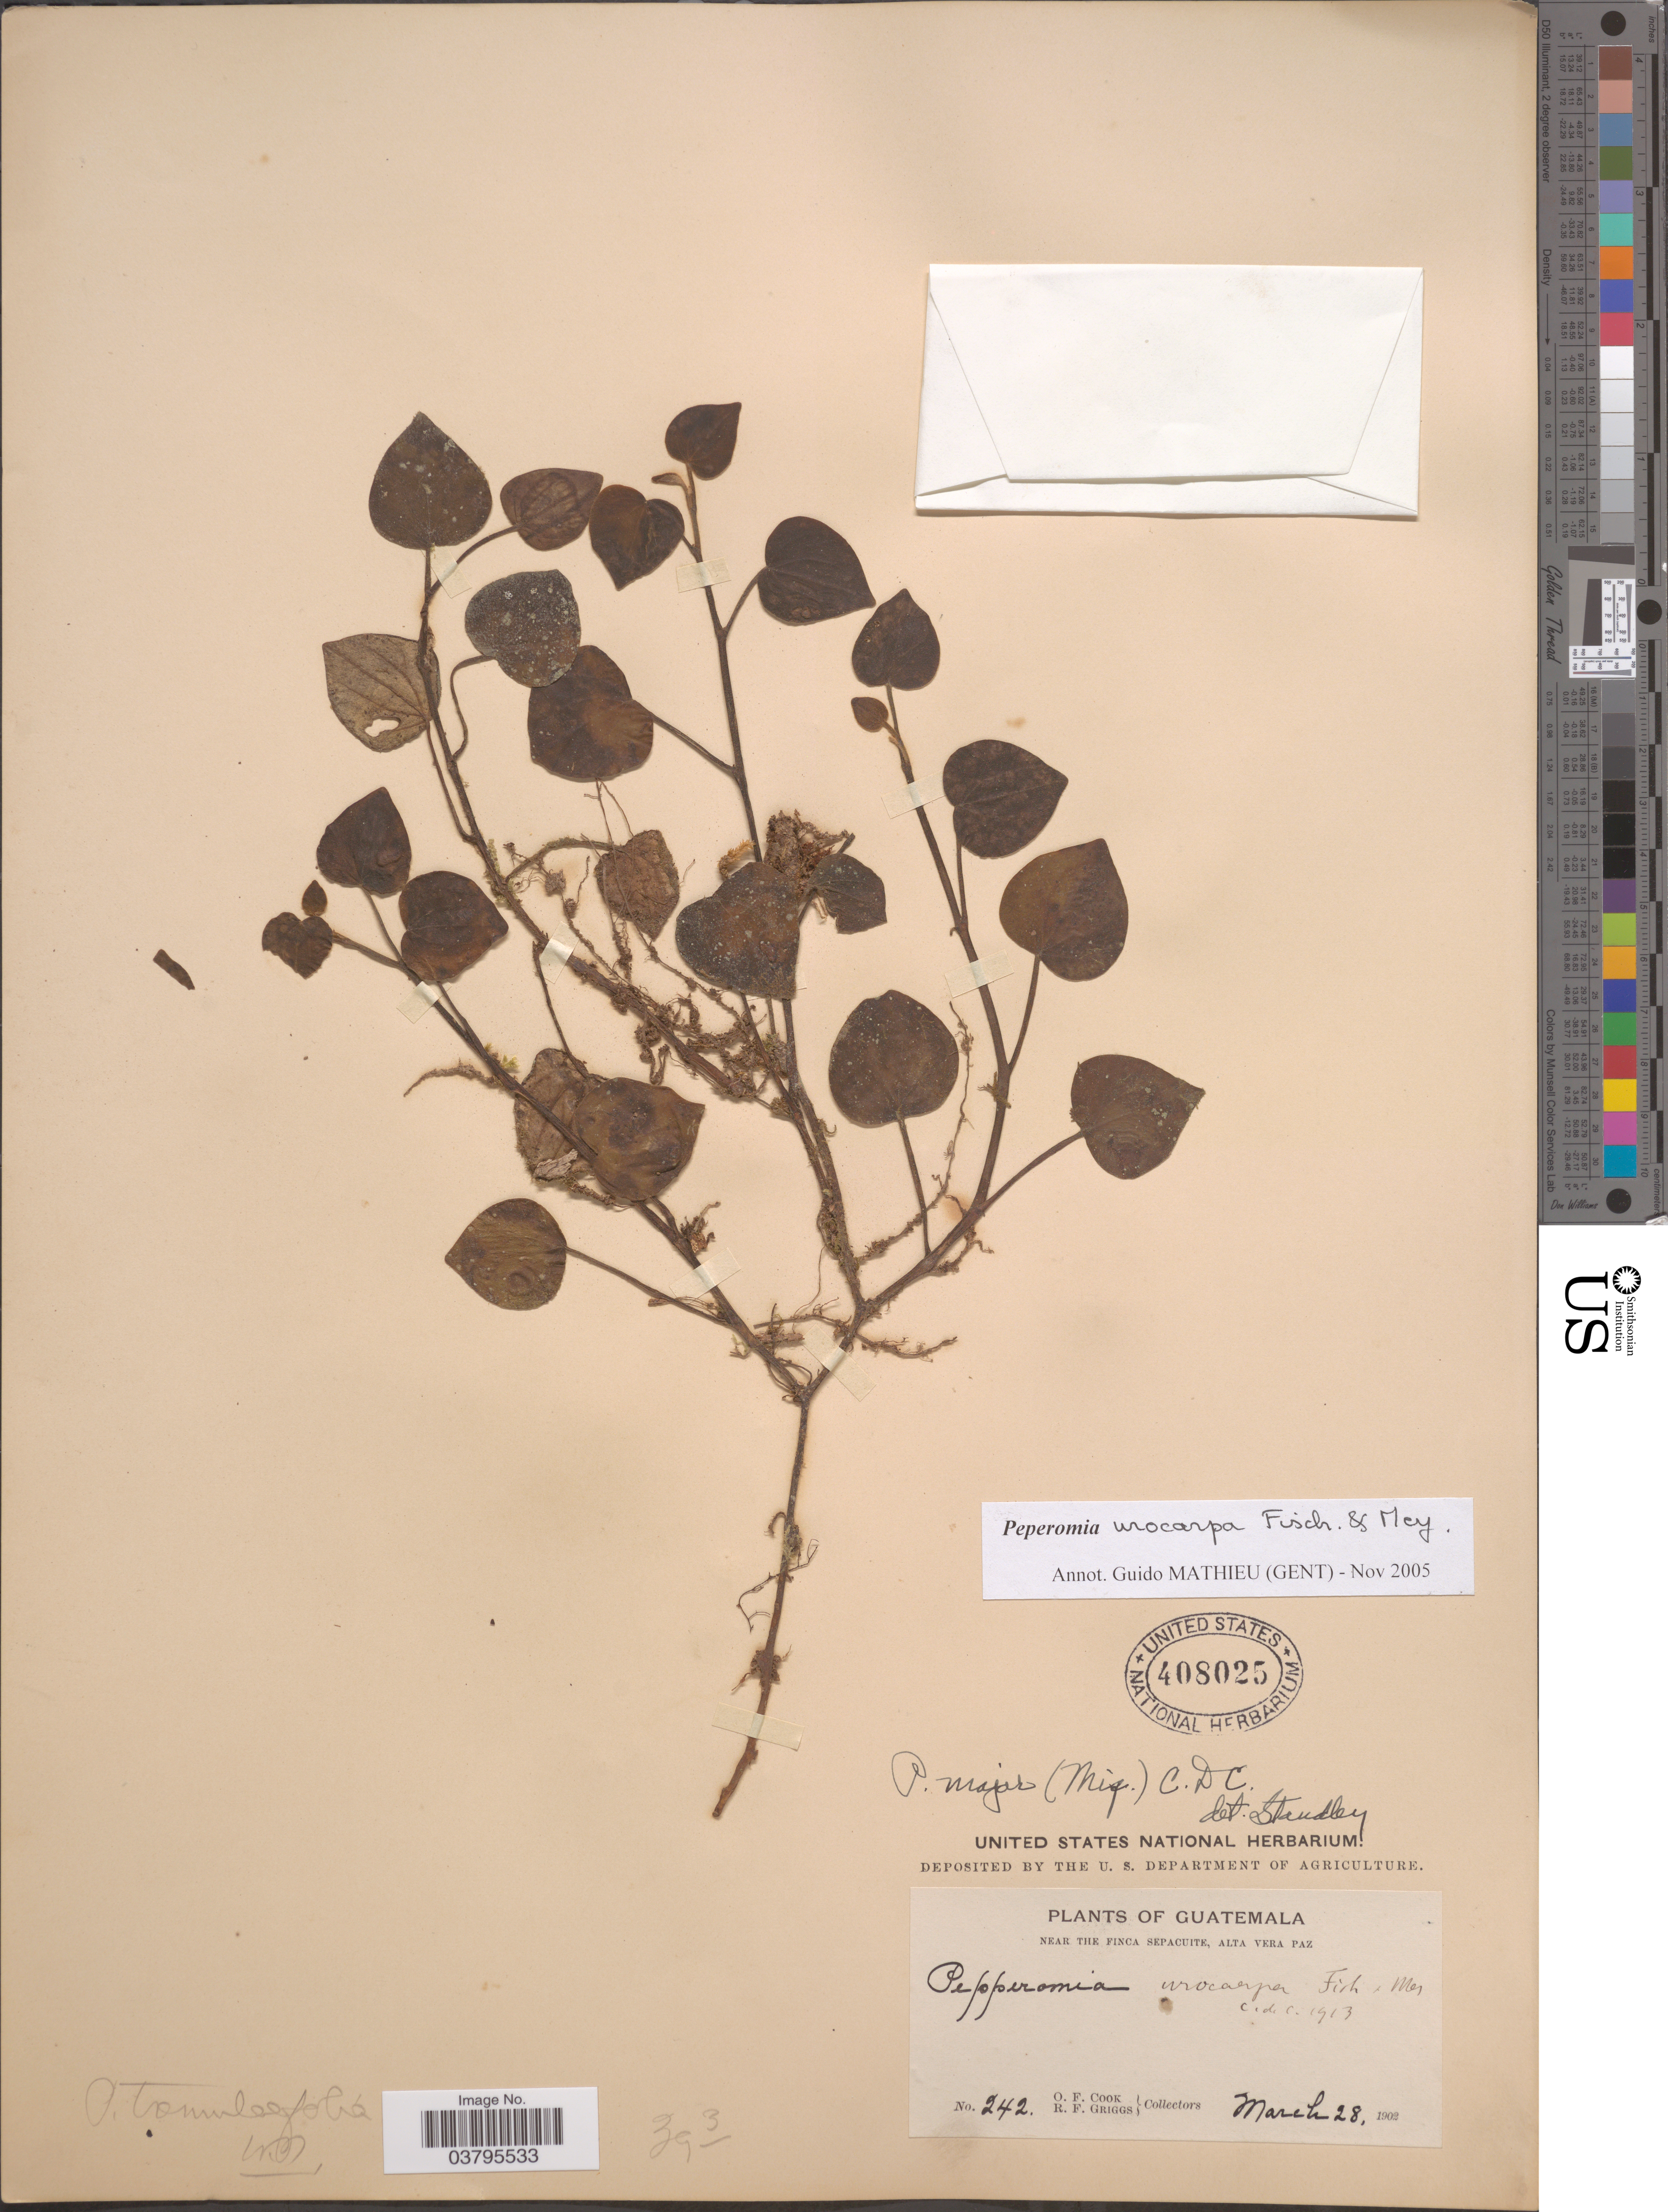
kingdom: Plantae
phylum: Tracheophyta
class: Magnoliopsida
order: Piperales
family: Piperaceae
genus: Peperomia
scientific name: Peperomia urocarpa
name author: Fisch. & C.A. Mey.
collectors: O. F. Cook & R. F. Griggs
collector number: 242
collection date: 1902-03-28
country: Guatemala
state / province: Alta Verapaz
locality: Near the finca Sepacuite.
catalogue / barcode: US 408025